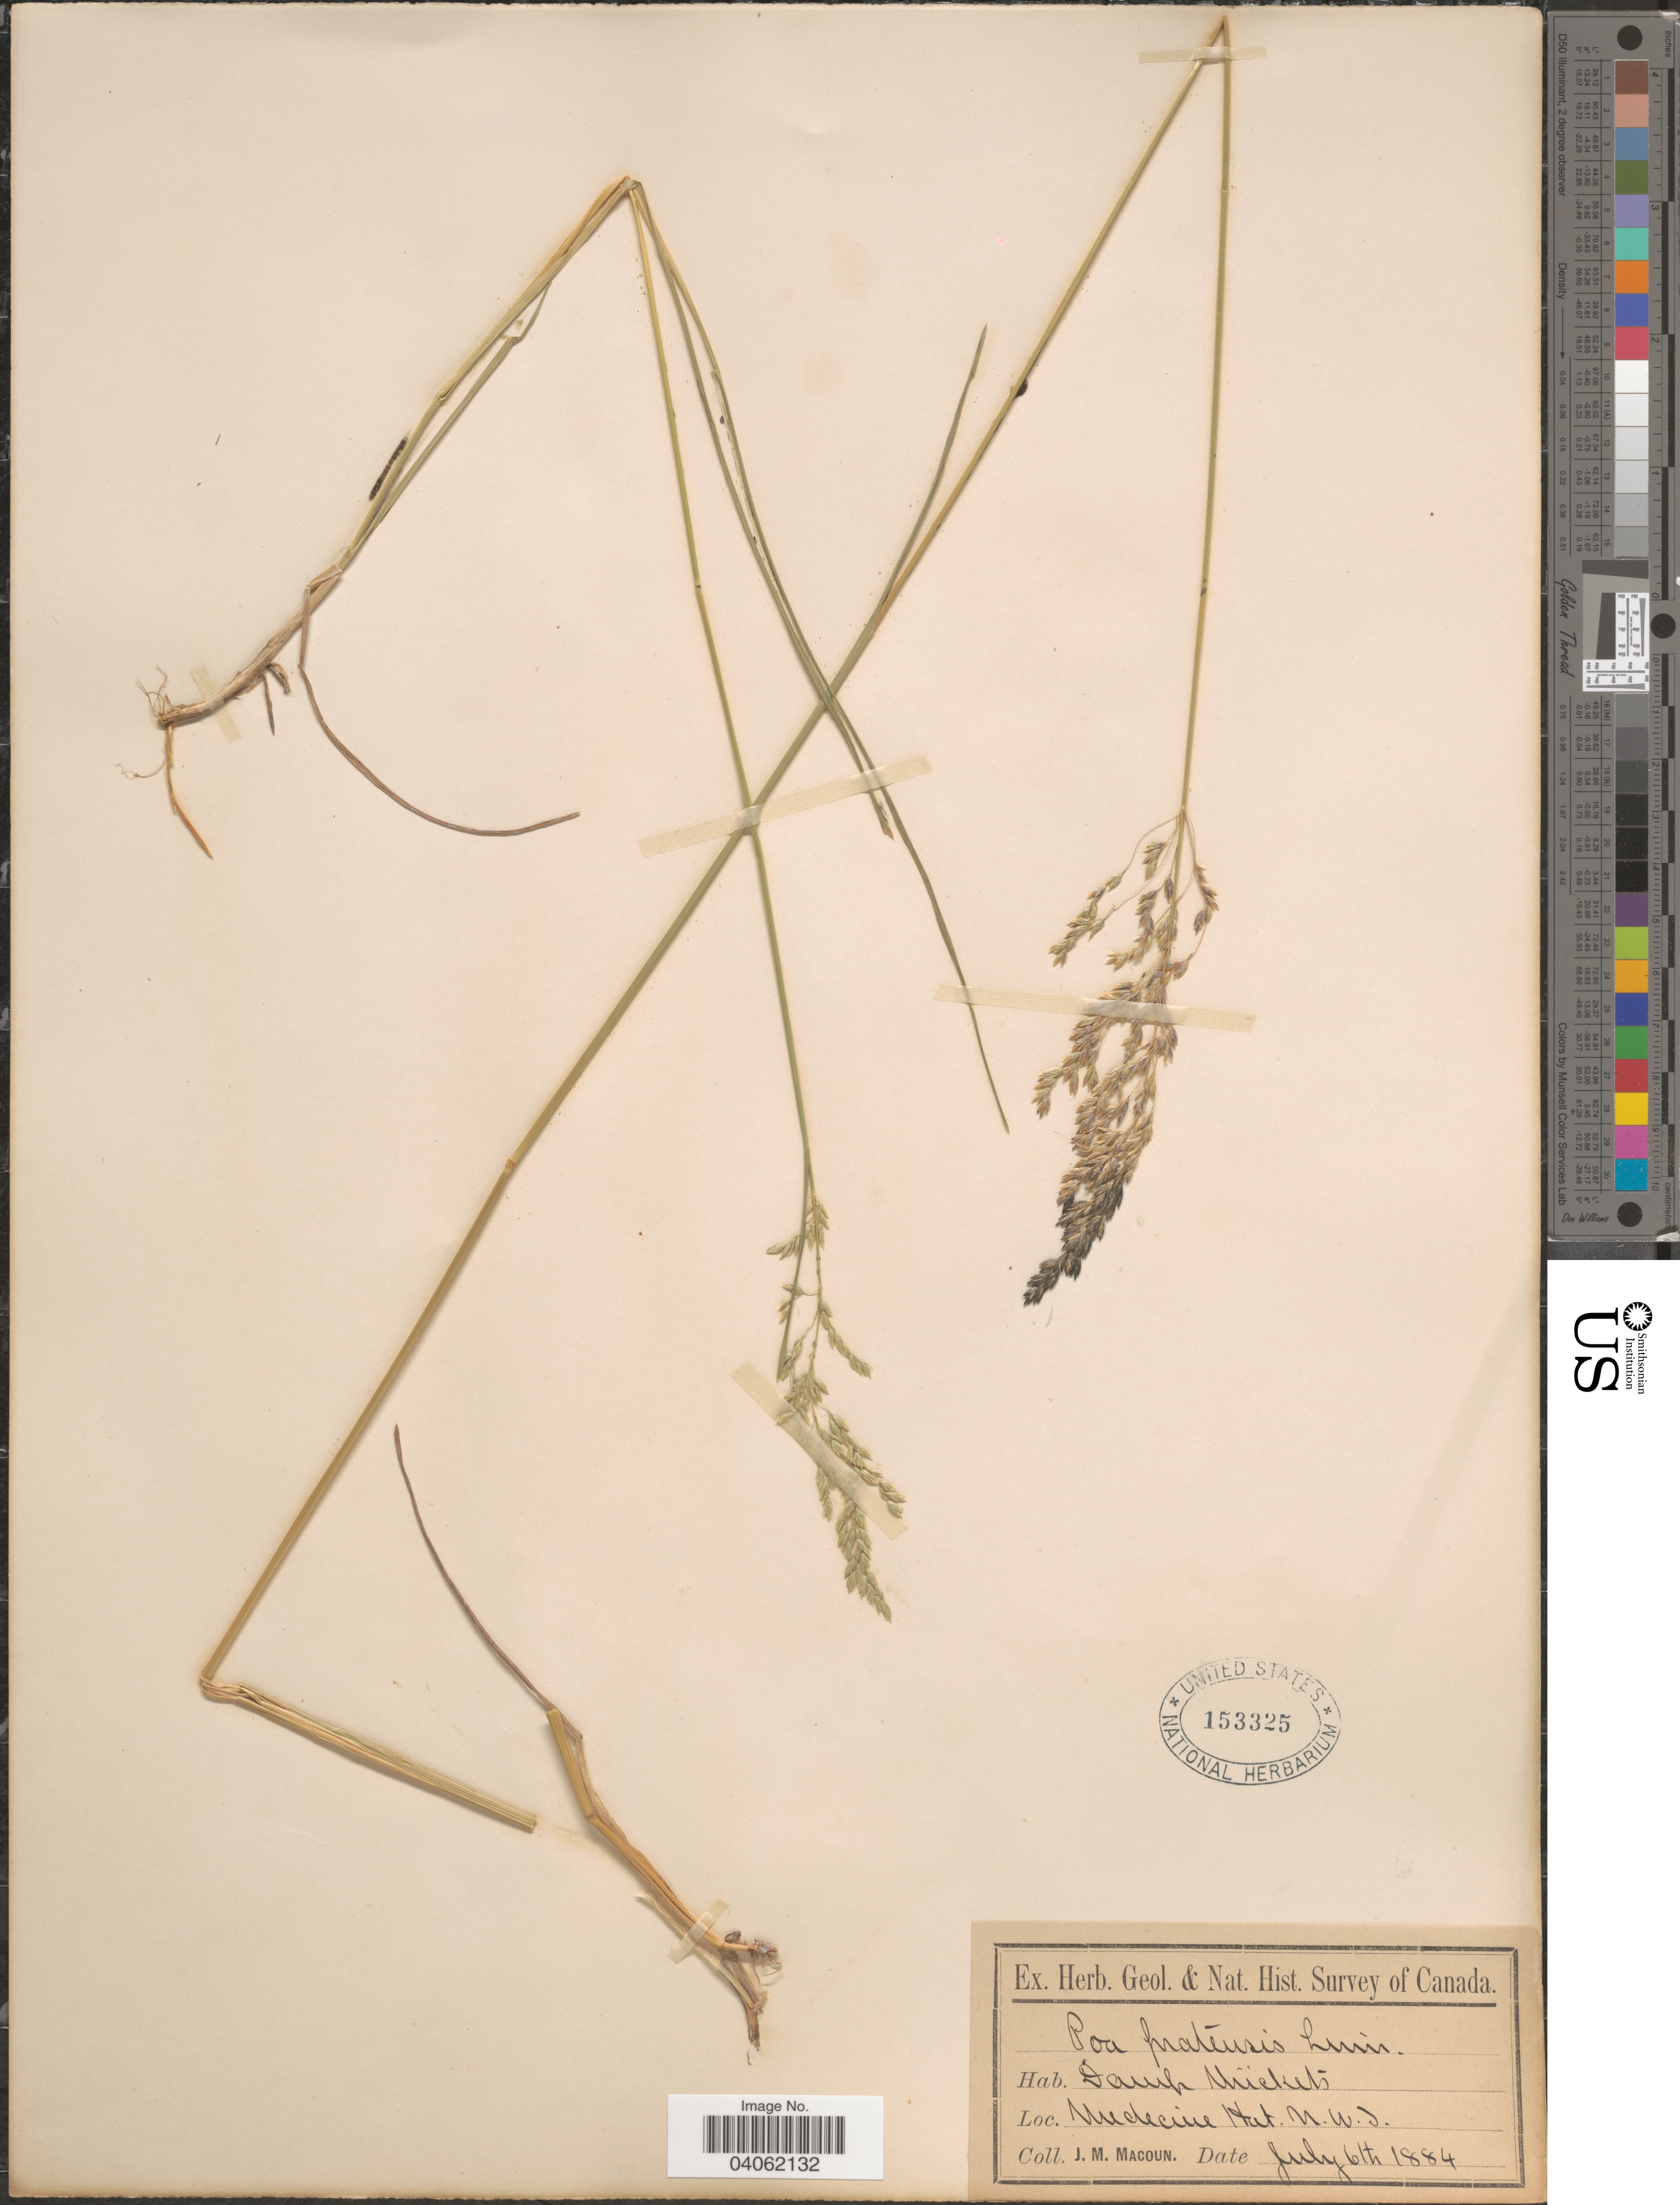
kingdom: Plantae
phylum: Tracheophyta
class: Liliopsida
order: Poales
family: Poaceae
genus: Poa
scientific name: Poa pratensis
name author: L.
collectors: J. M. Macoun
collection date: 1884-07-06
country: Canada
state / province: Alberta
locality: Medecine Hat.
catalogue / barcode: US 153325